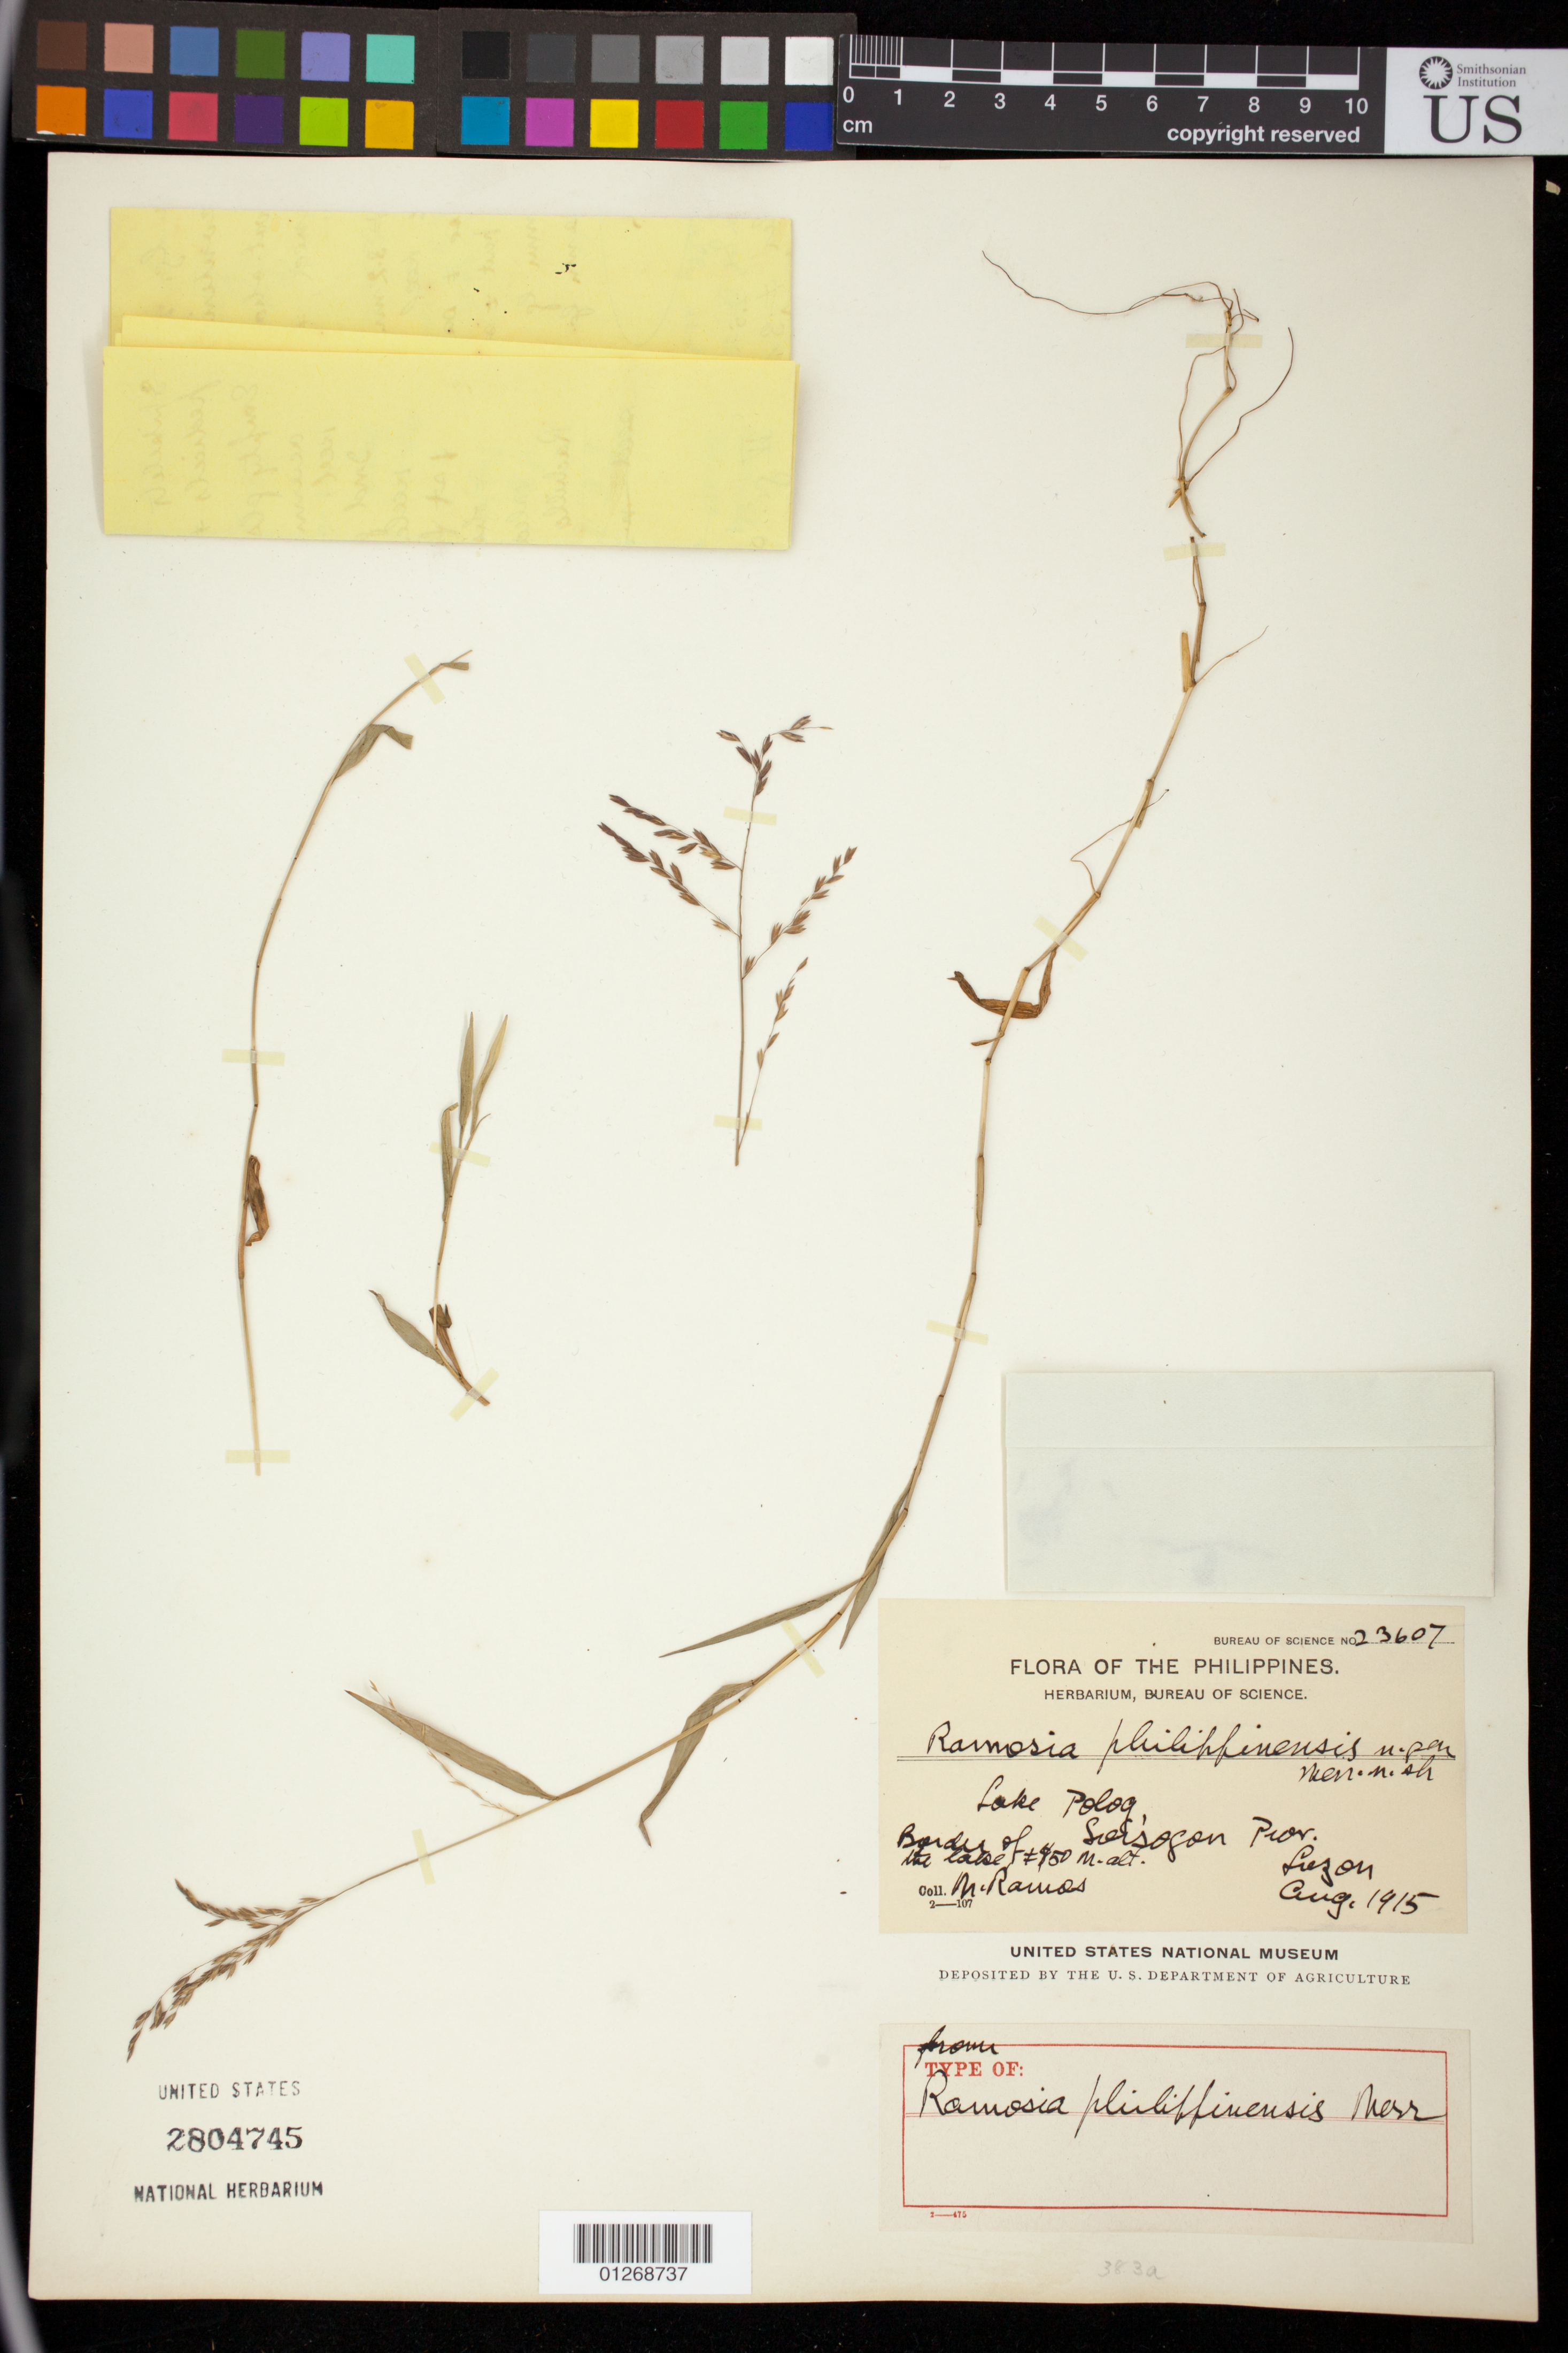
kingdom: Plantae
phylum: Tracheophyta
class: Liliopsida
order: Poales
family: Poaceae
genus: Ramosia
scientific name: Ramosia philippinensis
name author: Merr.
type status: Isotype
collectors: M. Ramos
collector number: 23607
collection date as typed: Aug 1915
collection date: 1915-08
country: Philippines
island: Luzon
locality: Lake Polog, Province of Sorsogon, Luzon.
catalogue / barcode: US 2804745